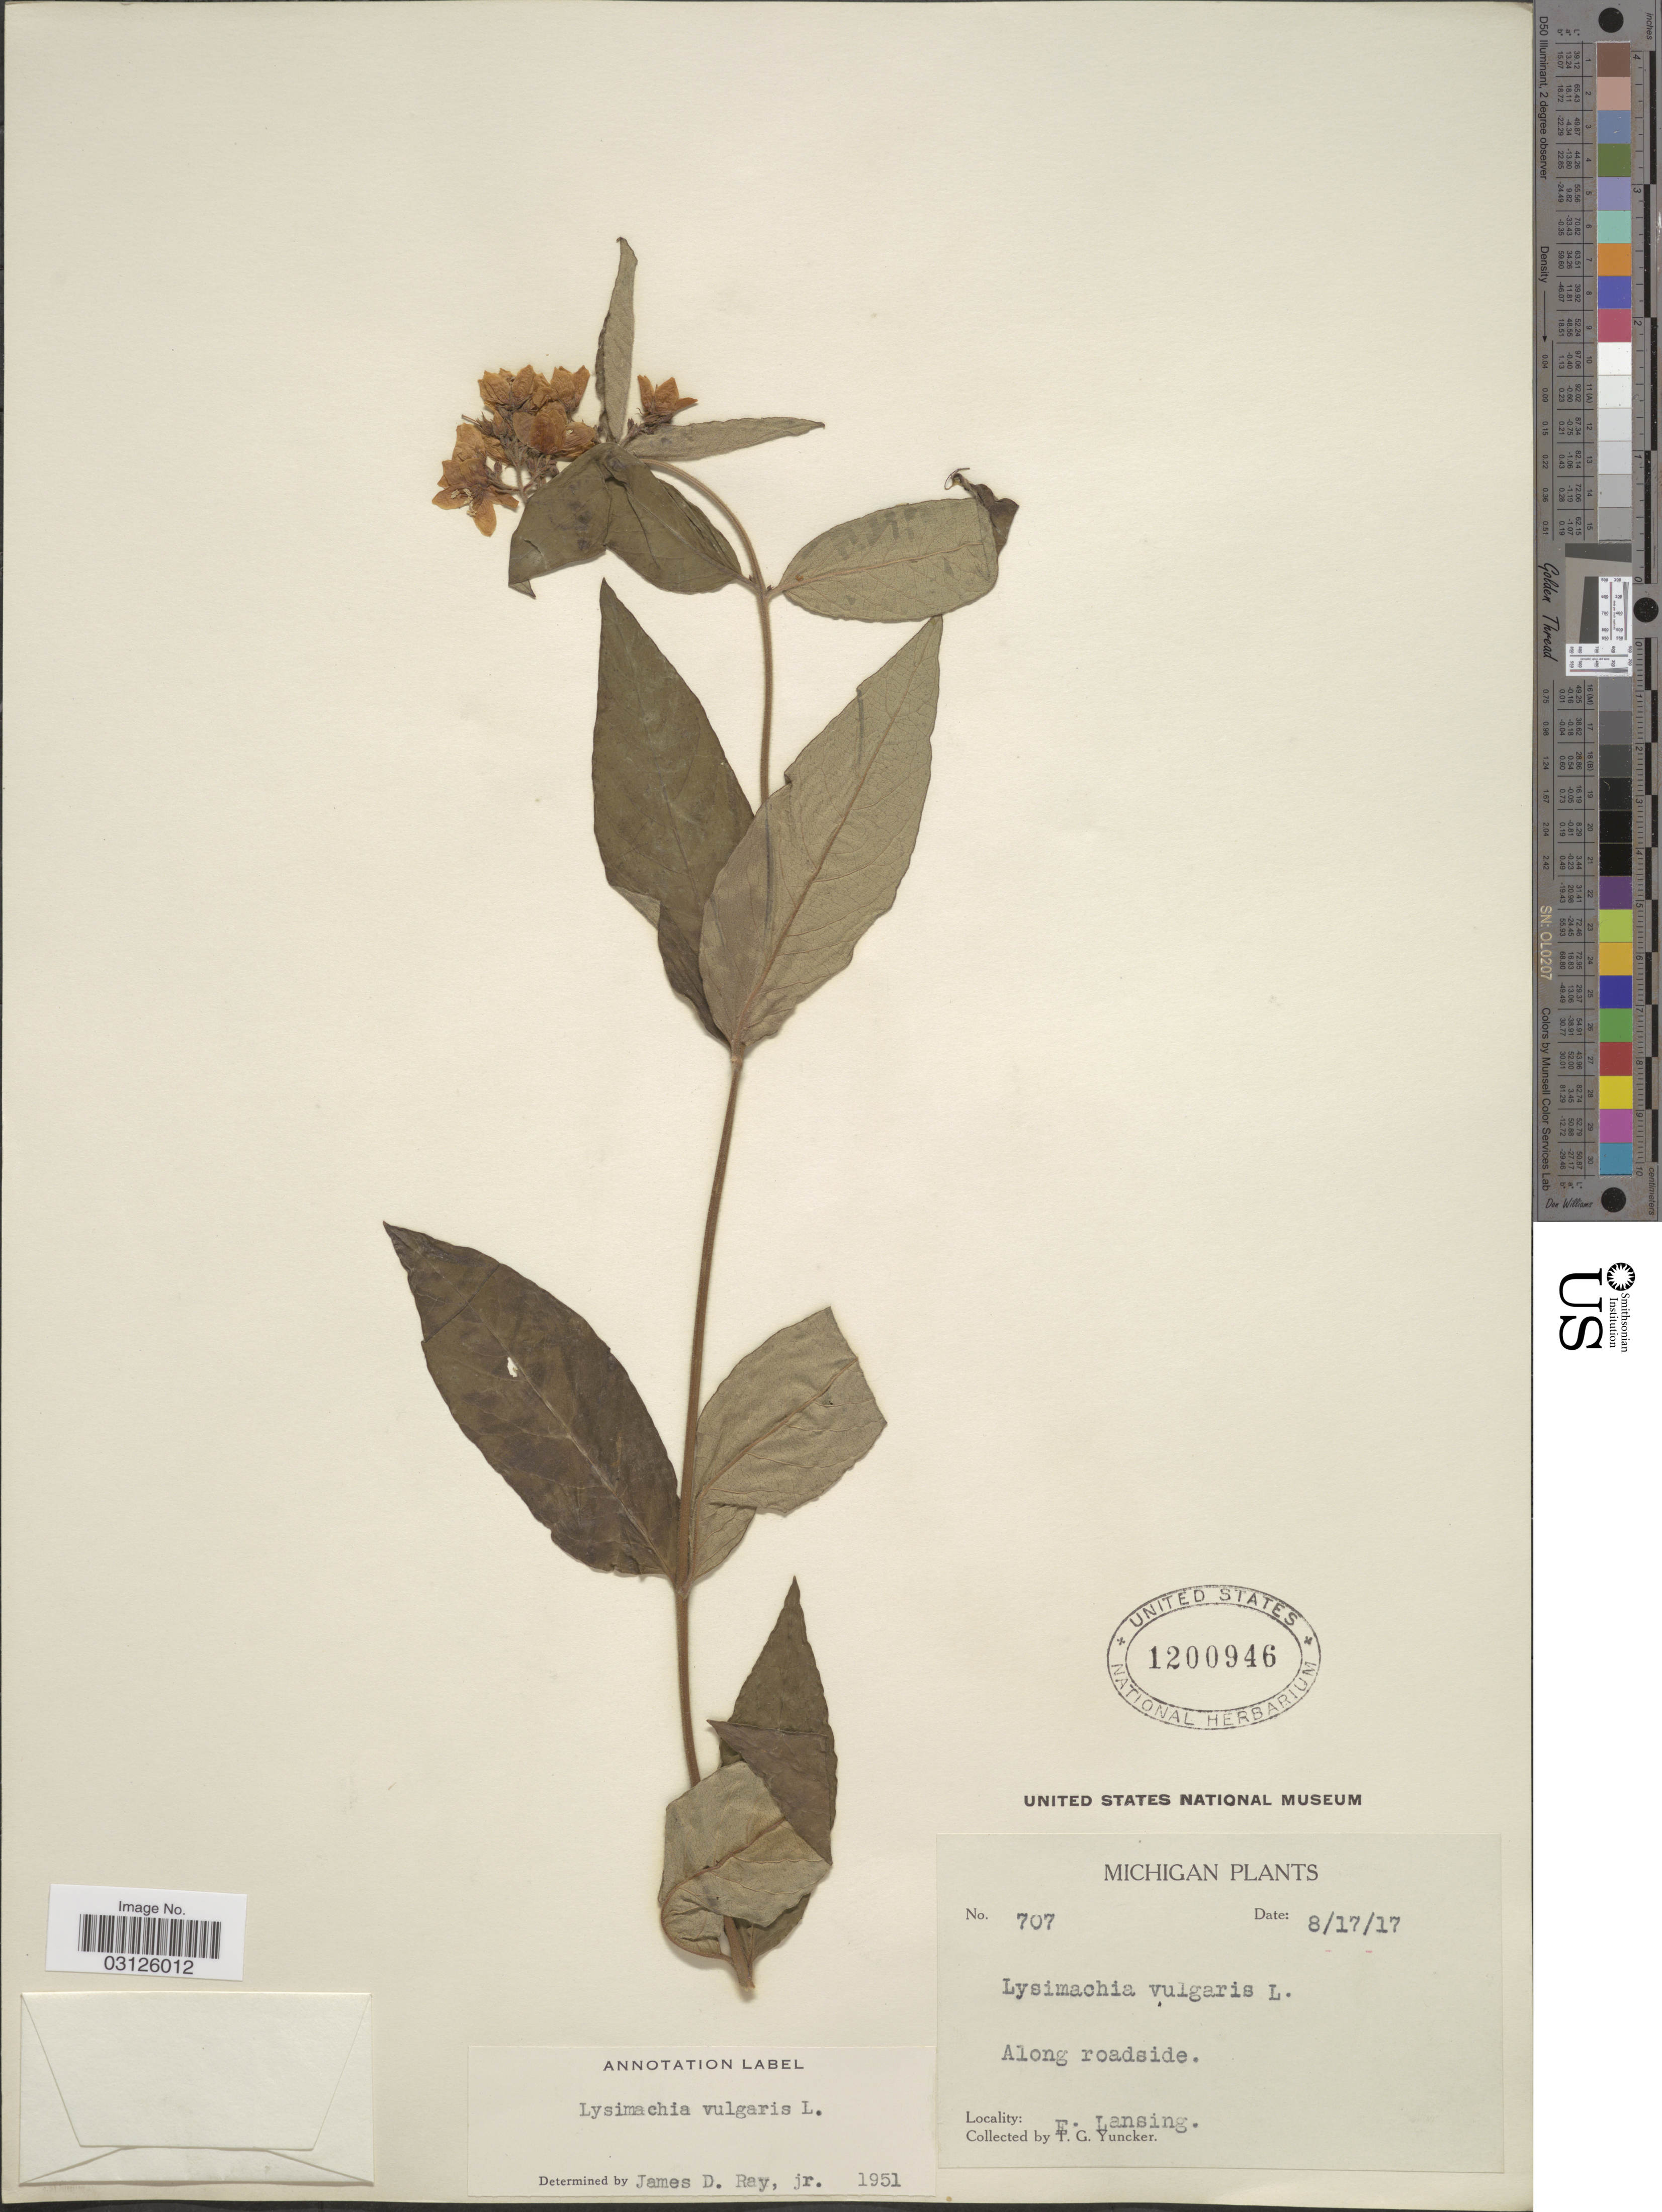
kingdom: Plantae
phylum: Tracheophyta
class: Magnoliopsida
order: Ericales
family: Primulaceae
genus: Lysimachia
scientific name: Lysimachia vulgaris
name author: L.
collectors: T. G. Yuncker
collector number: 707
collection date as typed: Transcribed d/m/y: 17/8/17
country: United States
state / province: Michigan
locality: Along roadside. E. Lansing.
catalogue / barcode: US 1200946